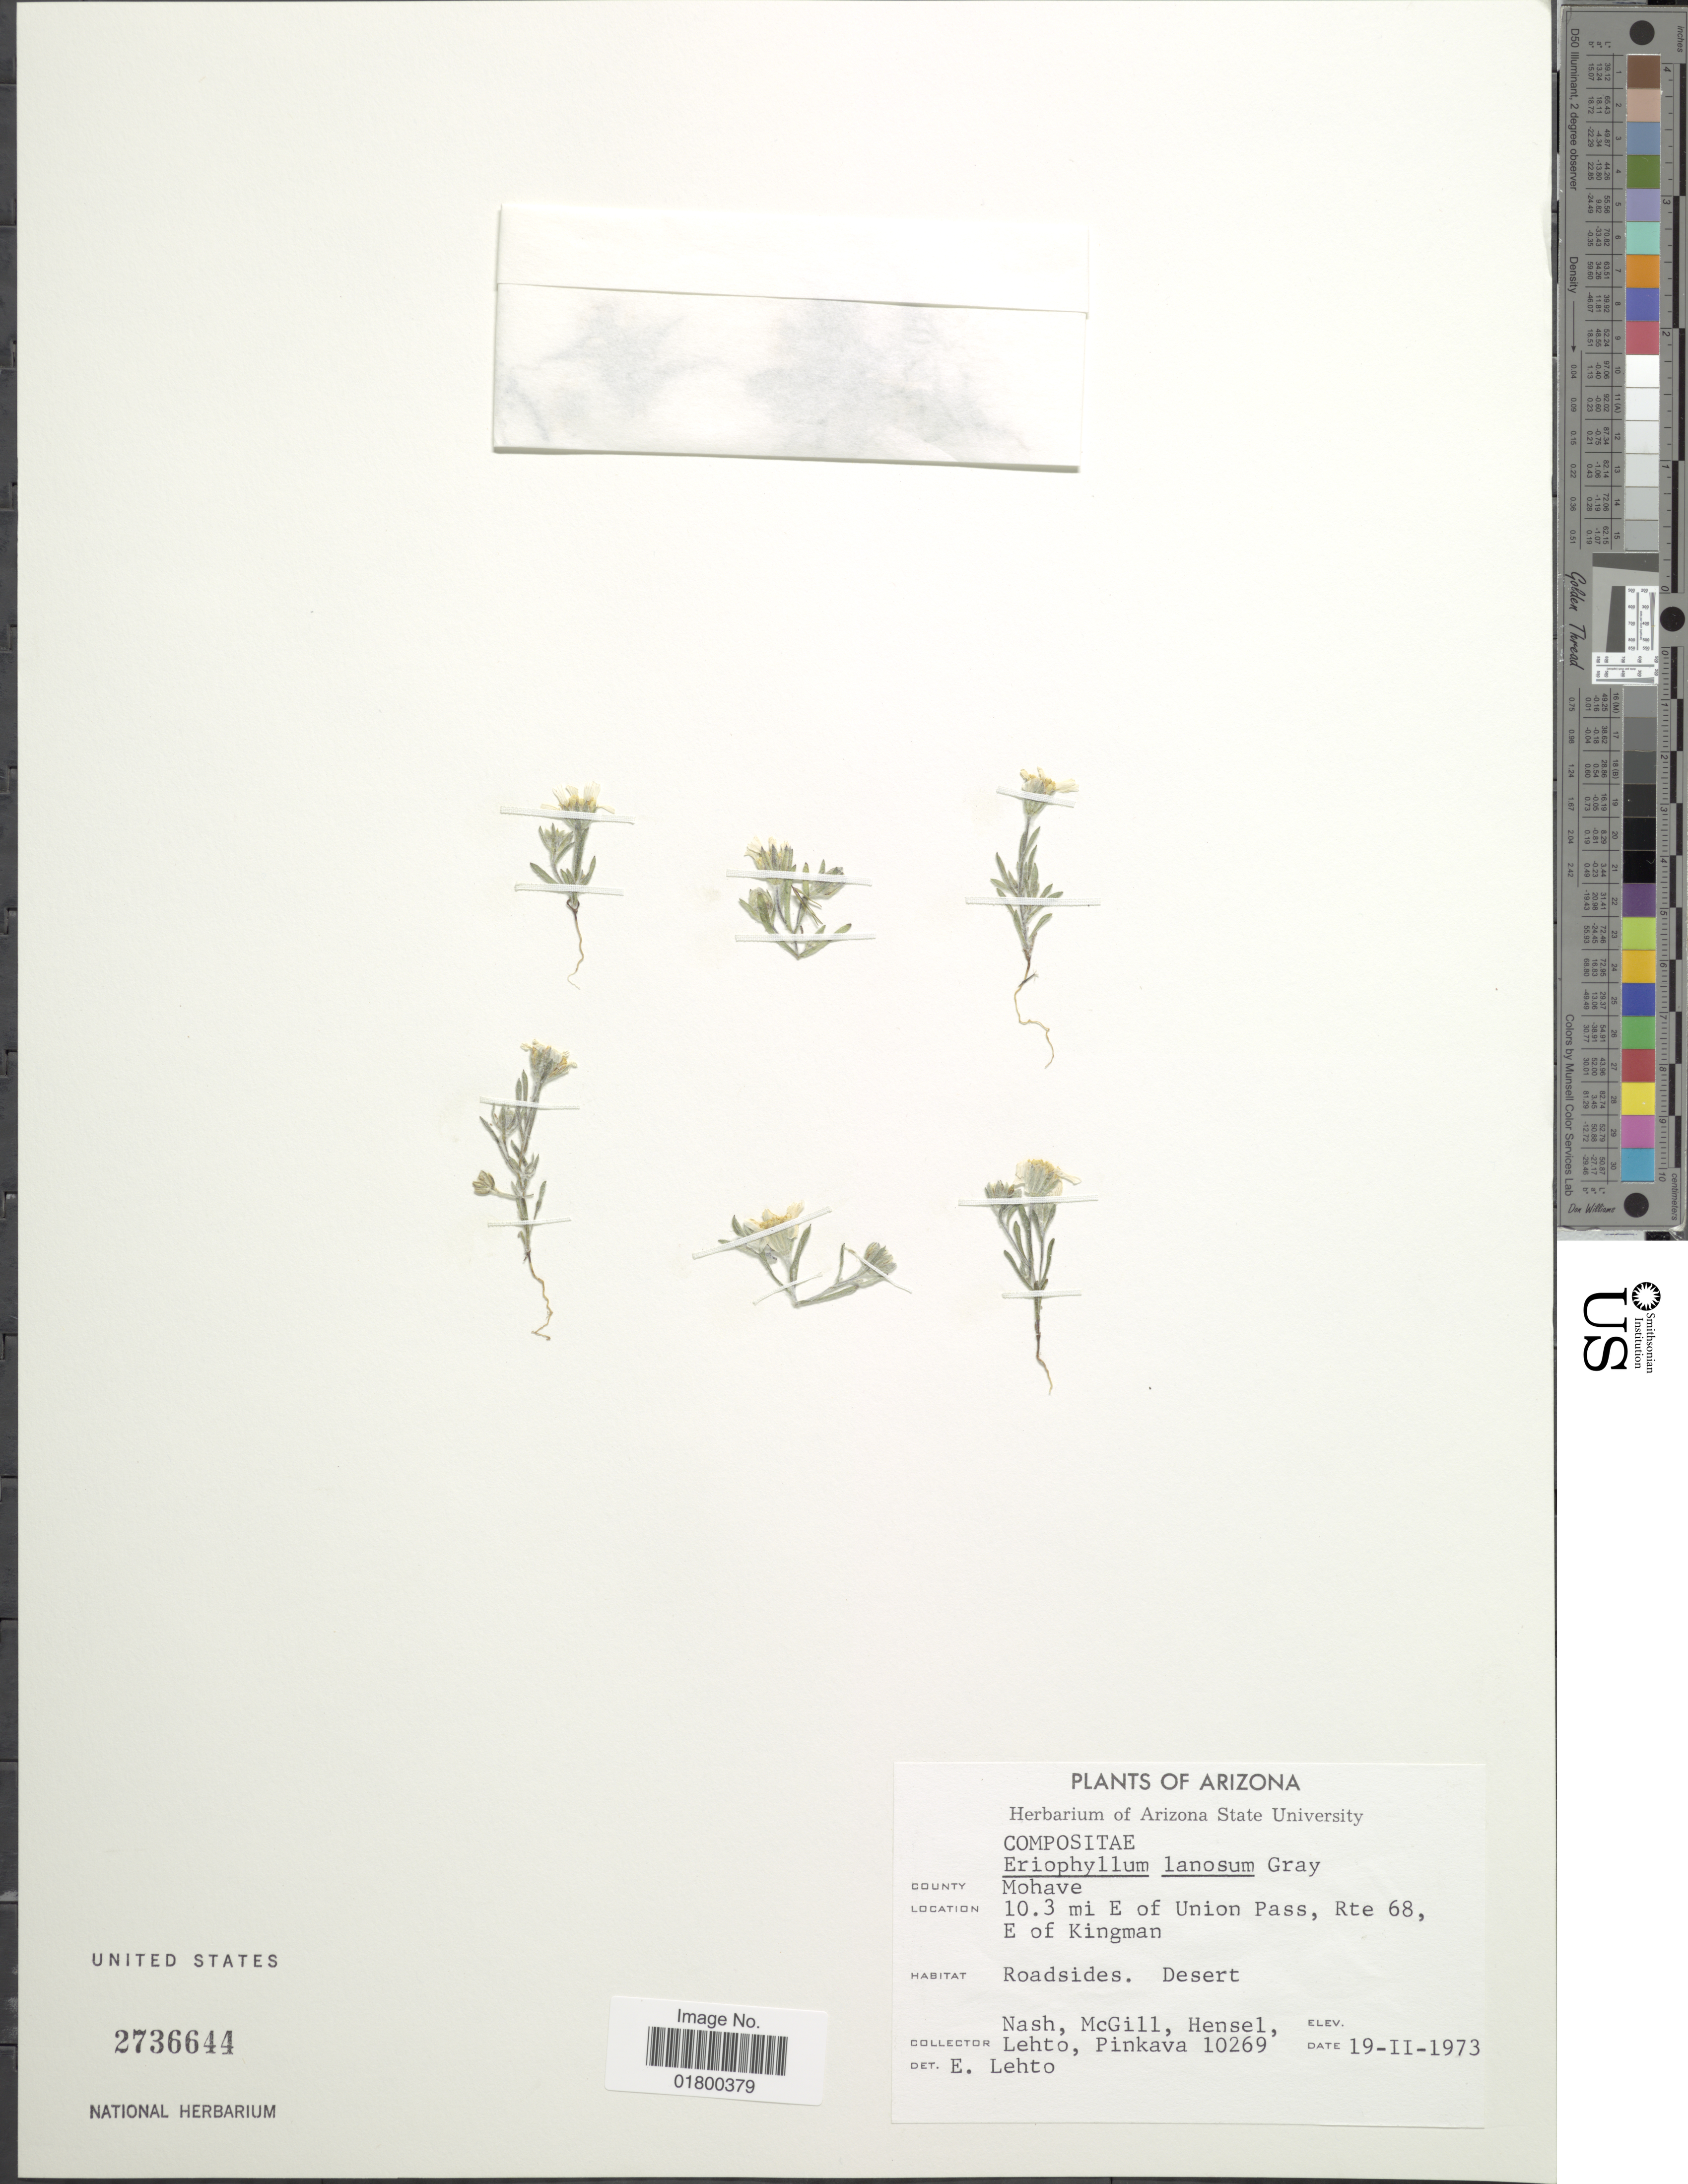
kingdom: Plantae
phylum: Tracheophyta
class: Magnoliopsida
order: Asterales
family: Asteraceae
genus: Eriophyllum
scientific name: Eriophyllum lanosum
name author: (A. Gray) A. Gray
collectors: -- Nash, -. McGill, -. Hensel, -. Lehto & -. Pinkava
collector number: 10269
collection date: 1973-02-19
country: United States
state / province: Arizona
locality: County Mohave, 10.3 E of Union Pass, Rte 68, E of Kingman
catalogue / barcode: US 2736644